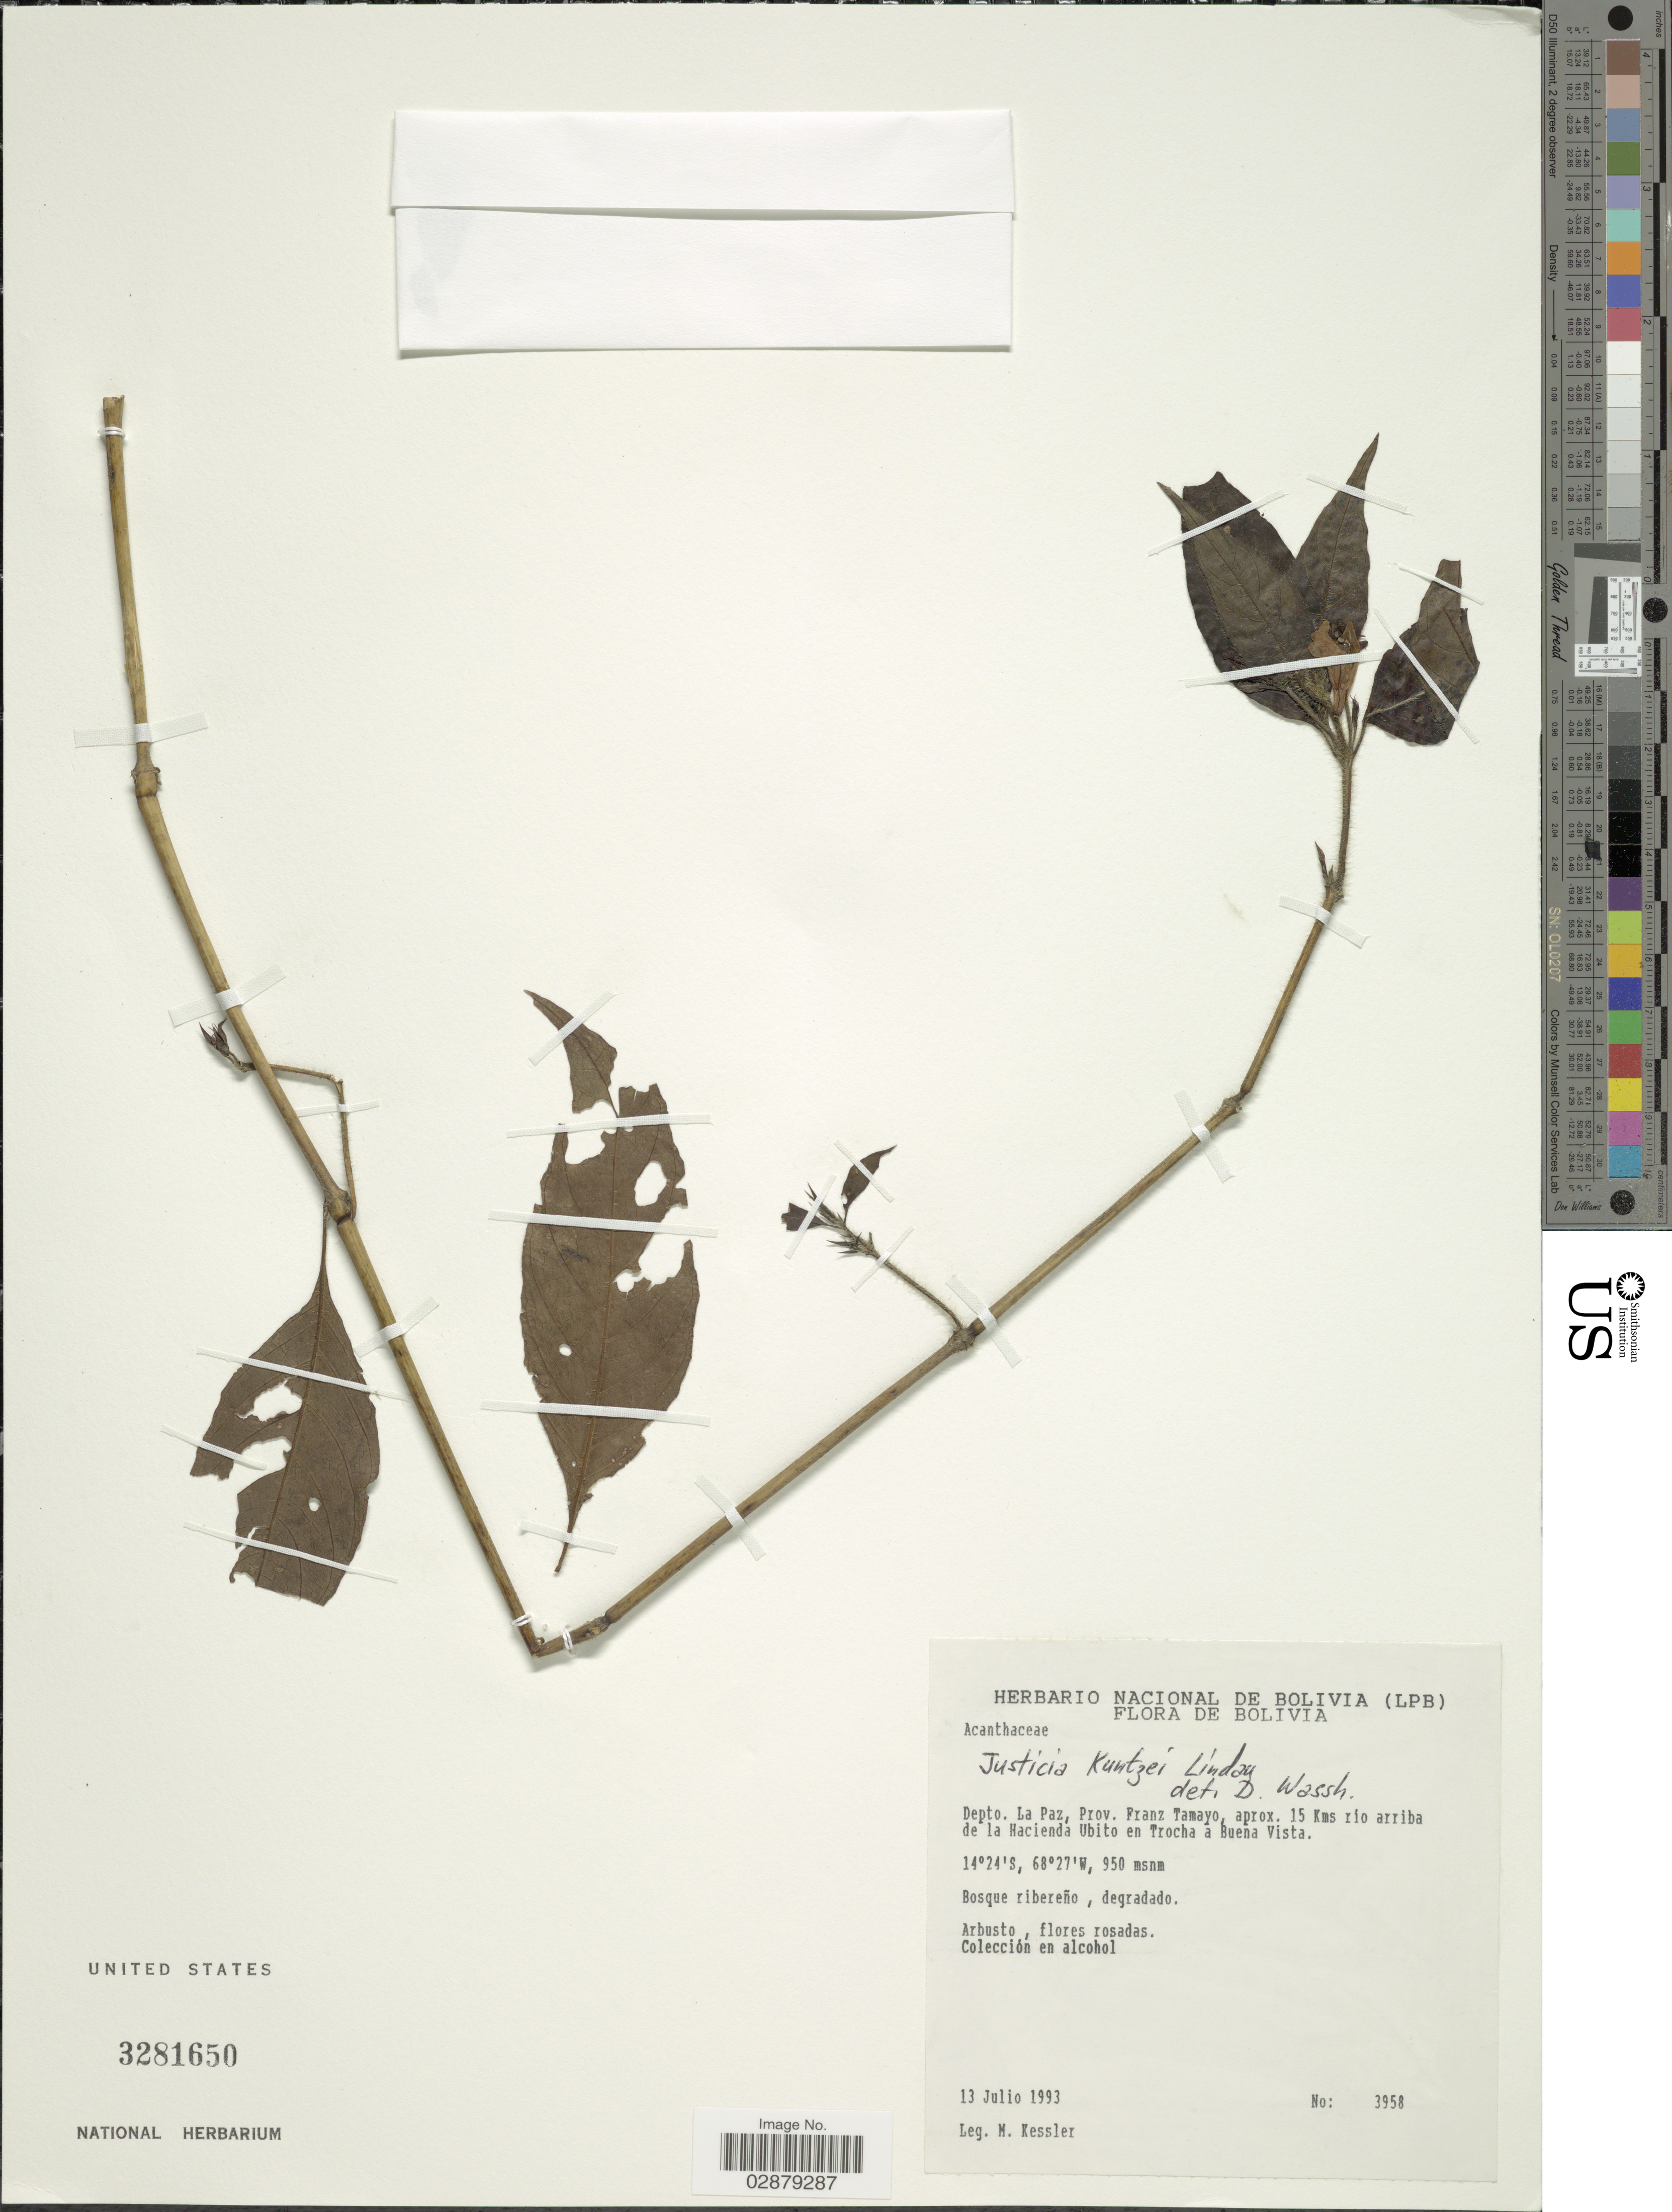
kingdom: Plantae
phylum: Tracheophyta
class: Magnoliopsida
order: Lamiales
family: Acanthaceae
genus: Justicia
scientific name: Justicia kuntzei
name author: Lindau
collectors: M. Kessler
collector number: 3958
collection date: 1993-07-13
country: Bolivia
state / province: La Paz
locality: Depto. La Paz., Prov. Franz Tamayo, aprox. 15 Kms río arriba de la Hacienda Ubito en Trocha a Buena Vista.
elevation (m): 950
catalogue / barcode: US 3281650